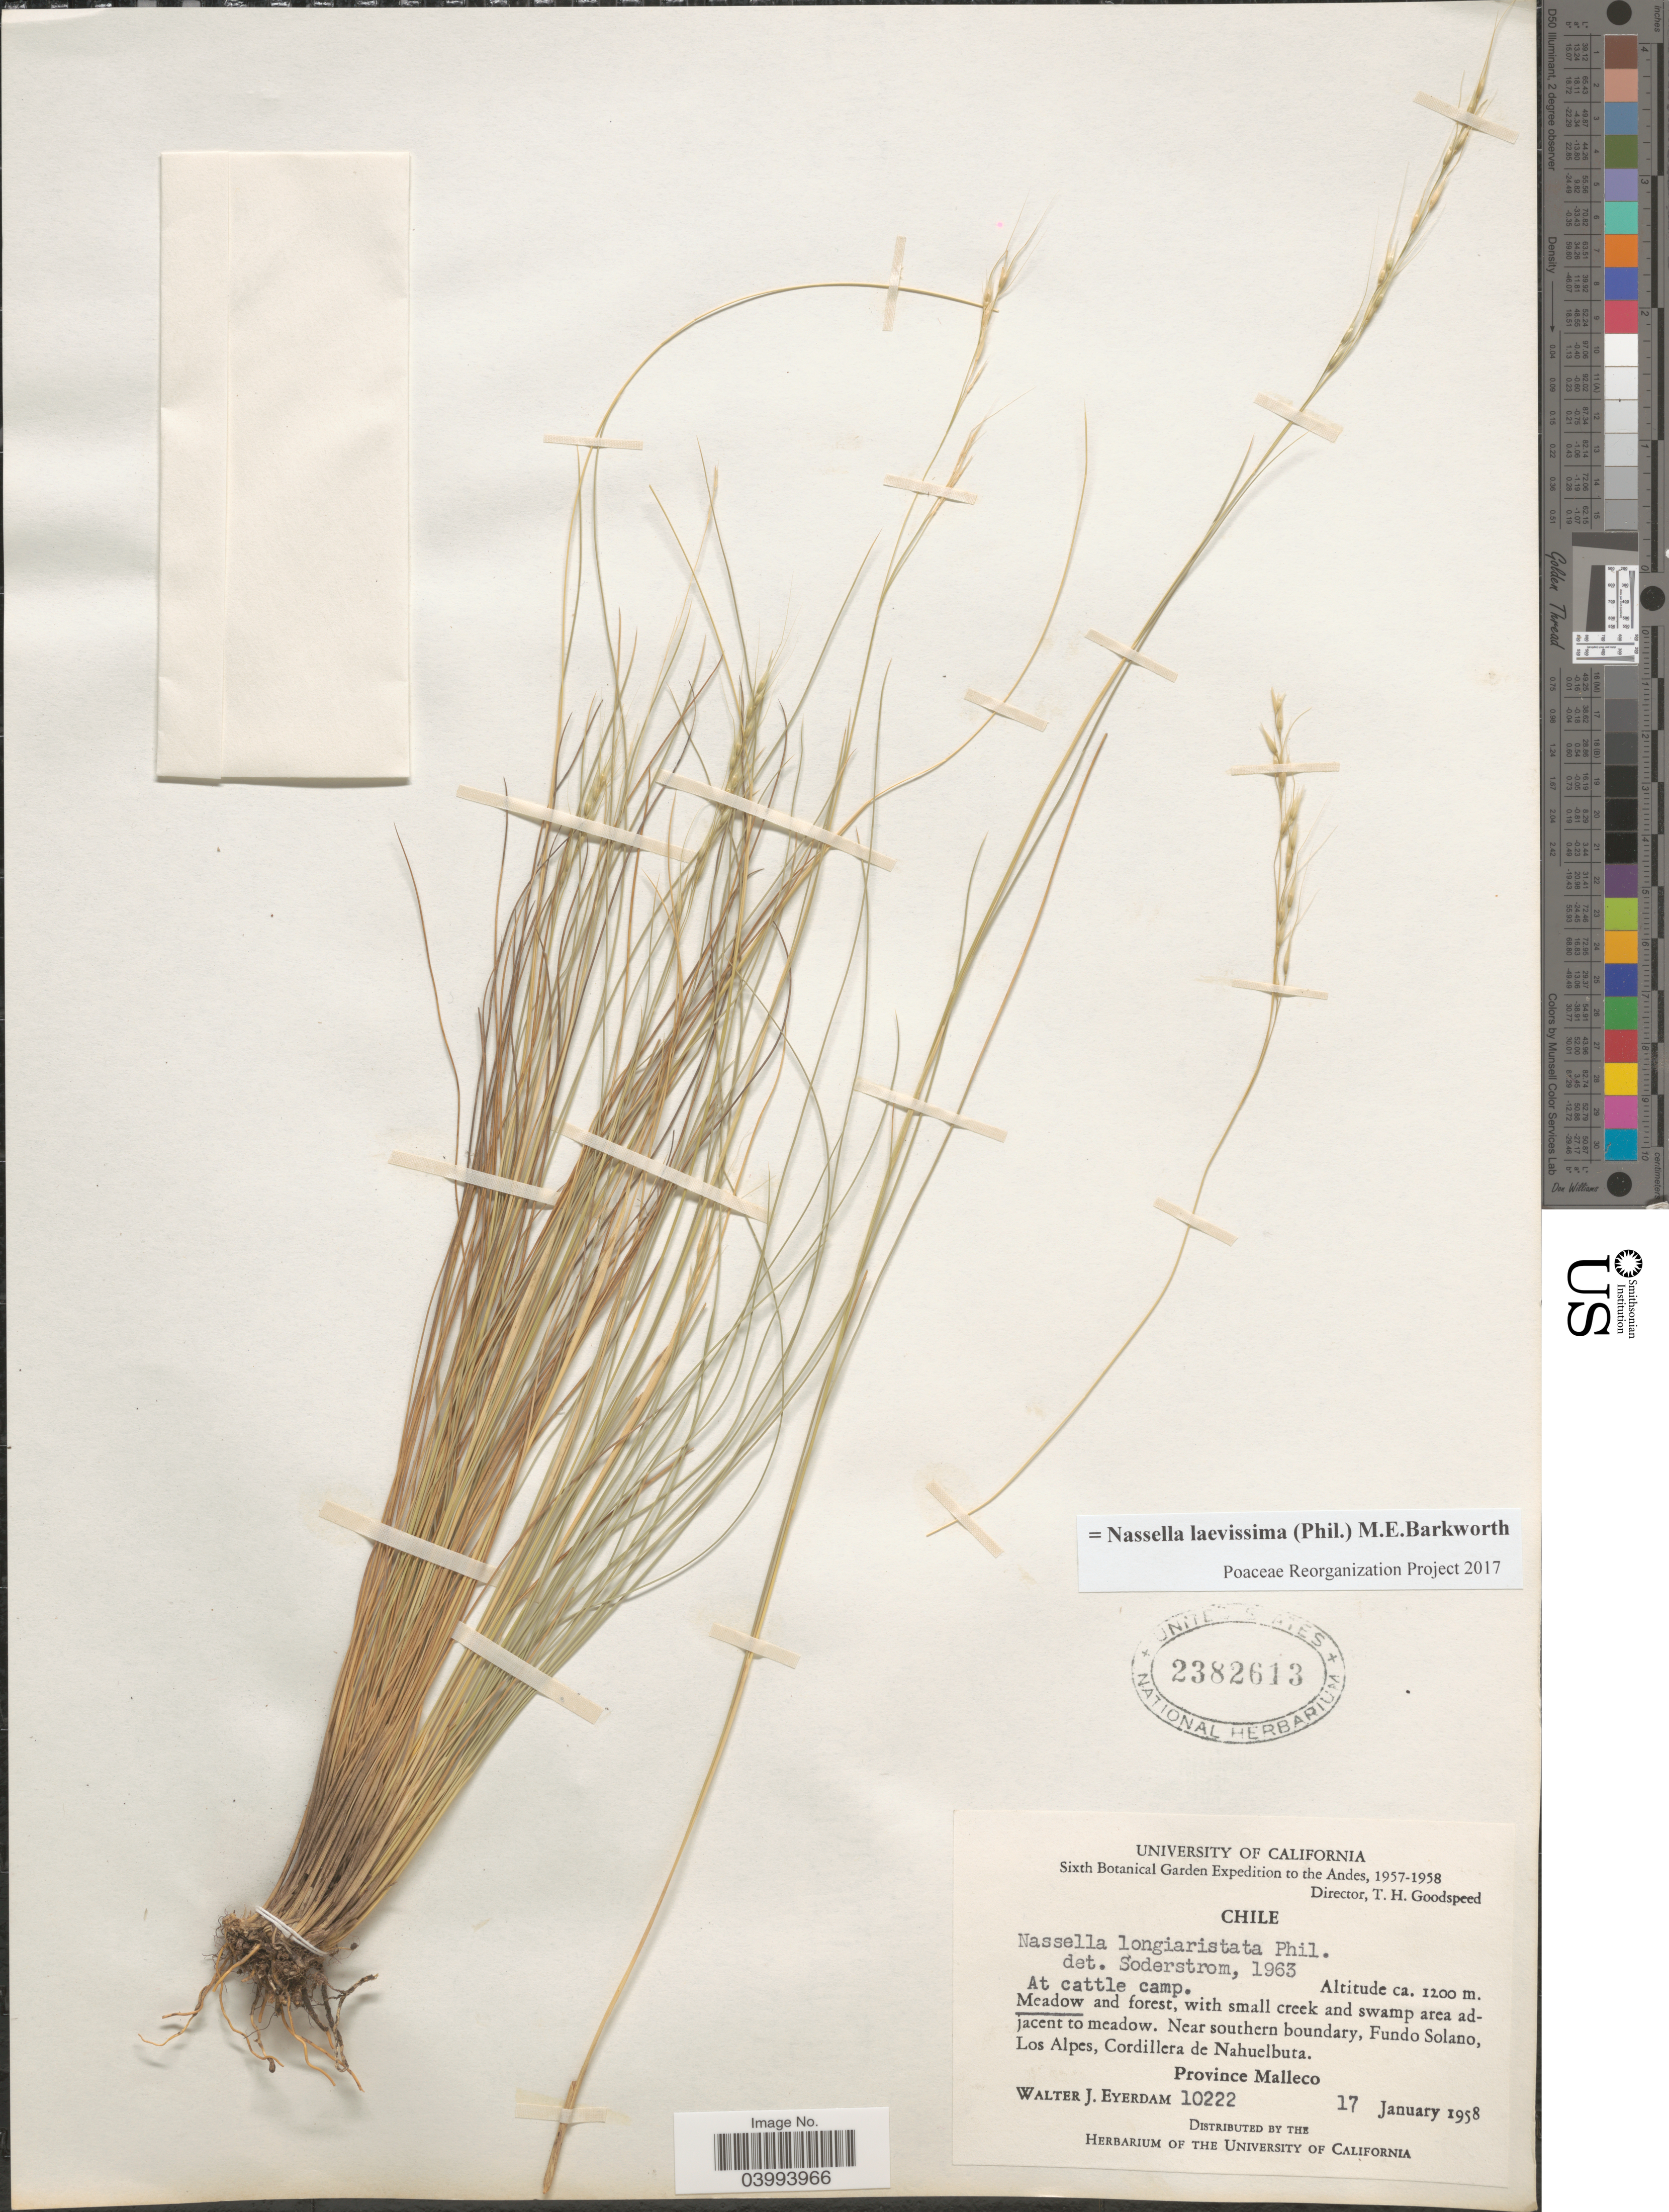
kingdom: Plantae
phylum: Tracheophyta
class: Liliopsida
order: Poales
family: Poaceae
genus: Nassella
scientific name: Nassella laevissima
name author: (Phil.) Barkworth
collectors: W. J. Eyerdam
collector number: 10222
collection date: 1958-01-17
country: Chile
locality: The Andes. At Cattle camp. Meadow and forest, with small creek and swamp area adjacent to meadow. Near southern boundary, Fundo Solano, Los Alpes, Cordillera de Nahuelbuta. Province Malleco.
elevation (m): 1200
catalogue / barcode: US 2382613